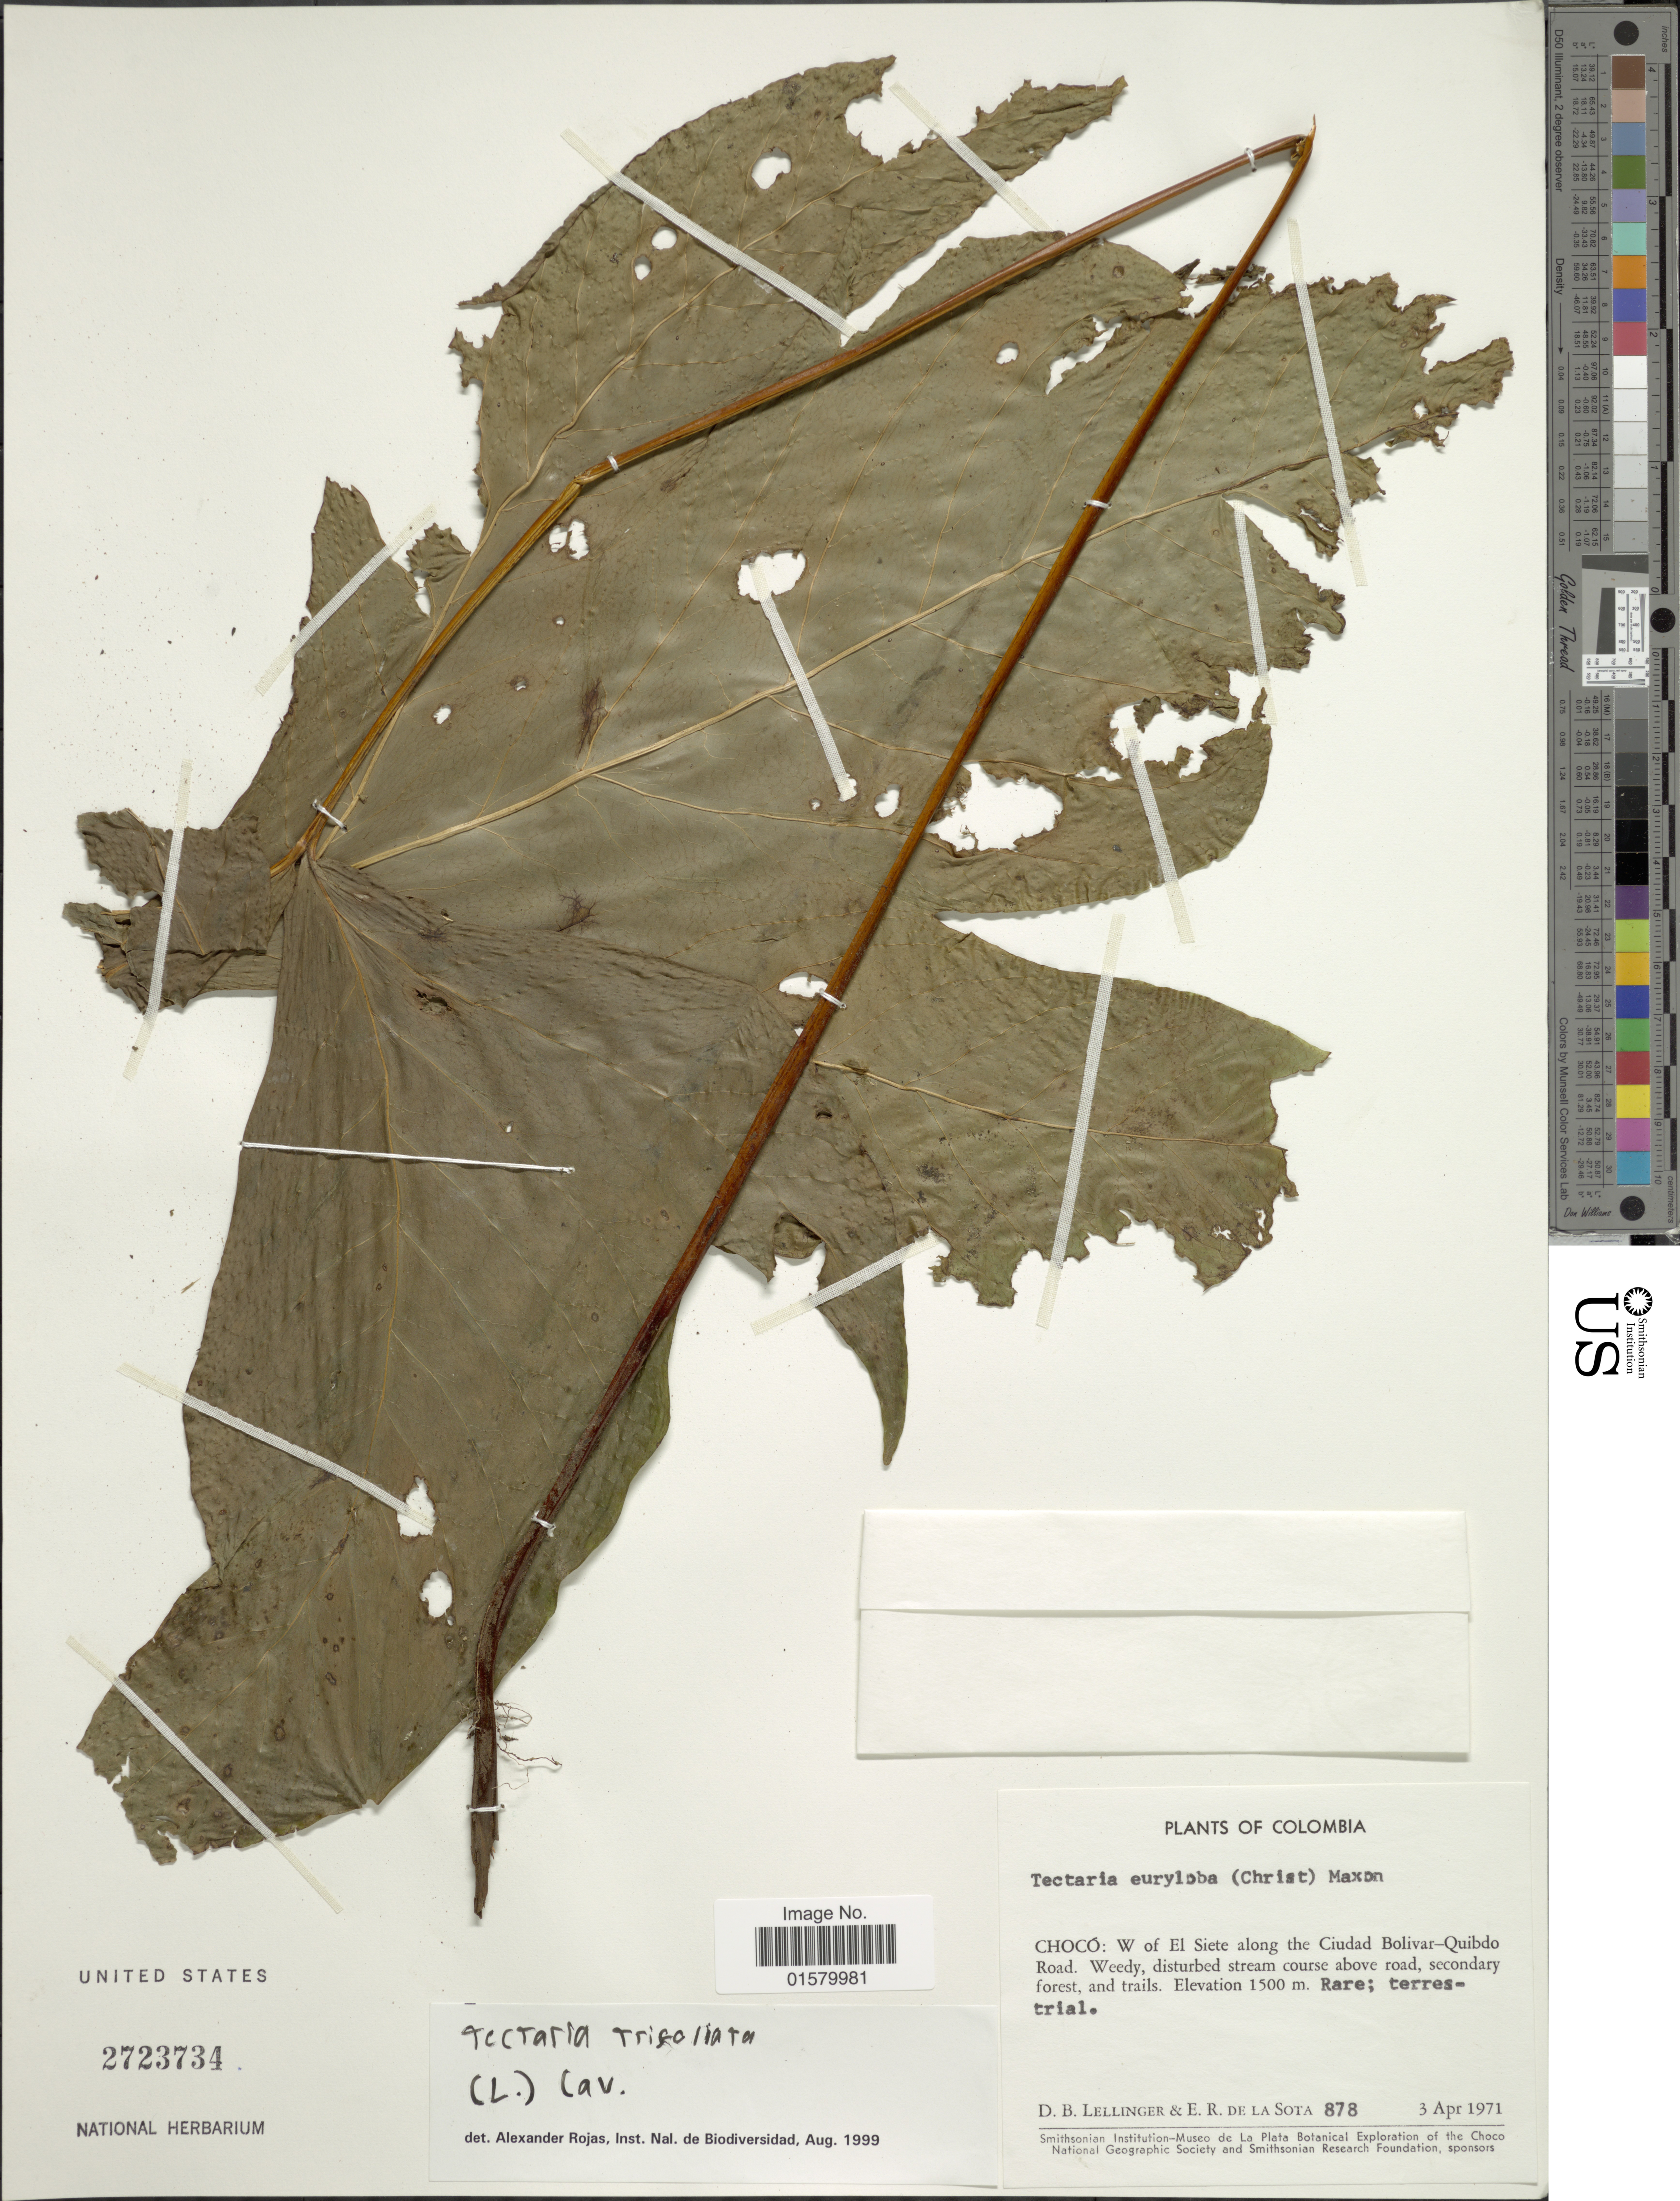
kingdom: Plantae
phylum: Tracheophyta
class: Polypodiopsida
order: Polypodiales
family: Tectariaceae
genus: Tectaria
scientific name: Tectaria trifoliata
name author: (L.) Cav.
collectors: D. B. Lellinger & E. R. de la Sota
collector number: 878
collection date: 1971-04-03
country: Colombia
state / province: Chocó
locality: Chco: W of El Siete along the Ciudad Bolivar-Quibdo Road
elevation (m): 1500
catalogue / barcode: US 2723734